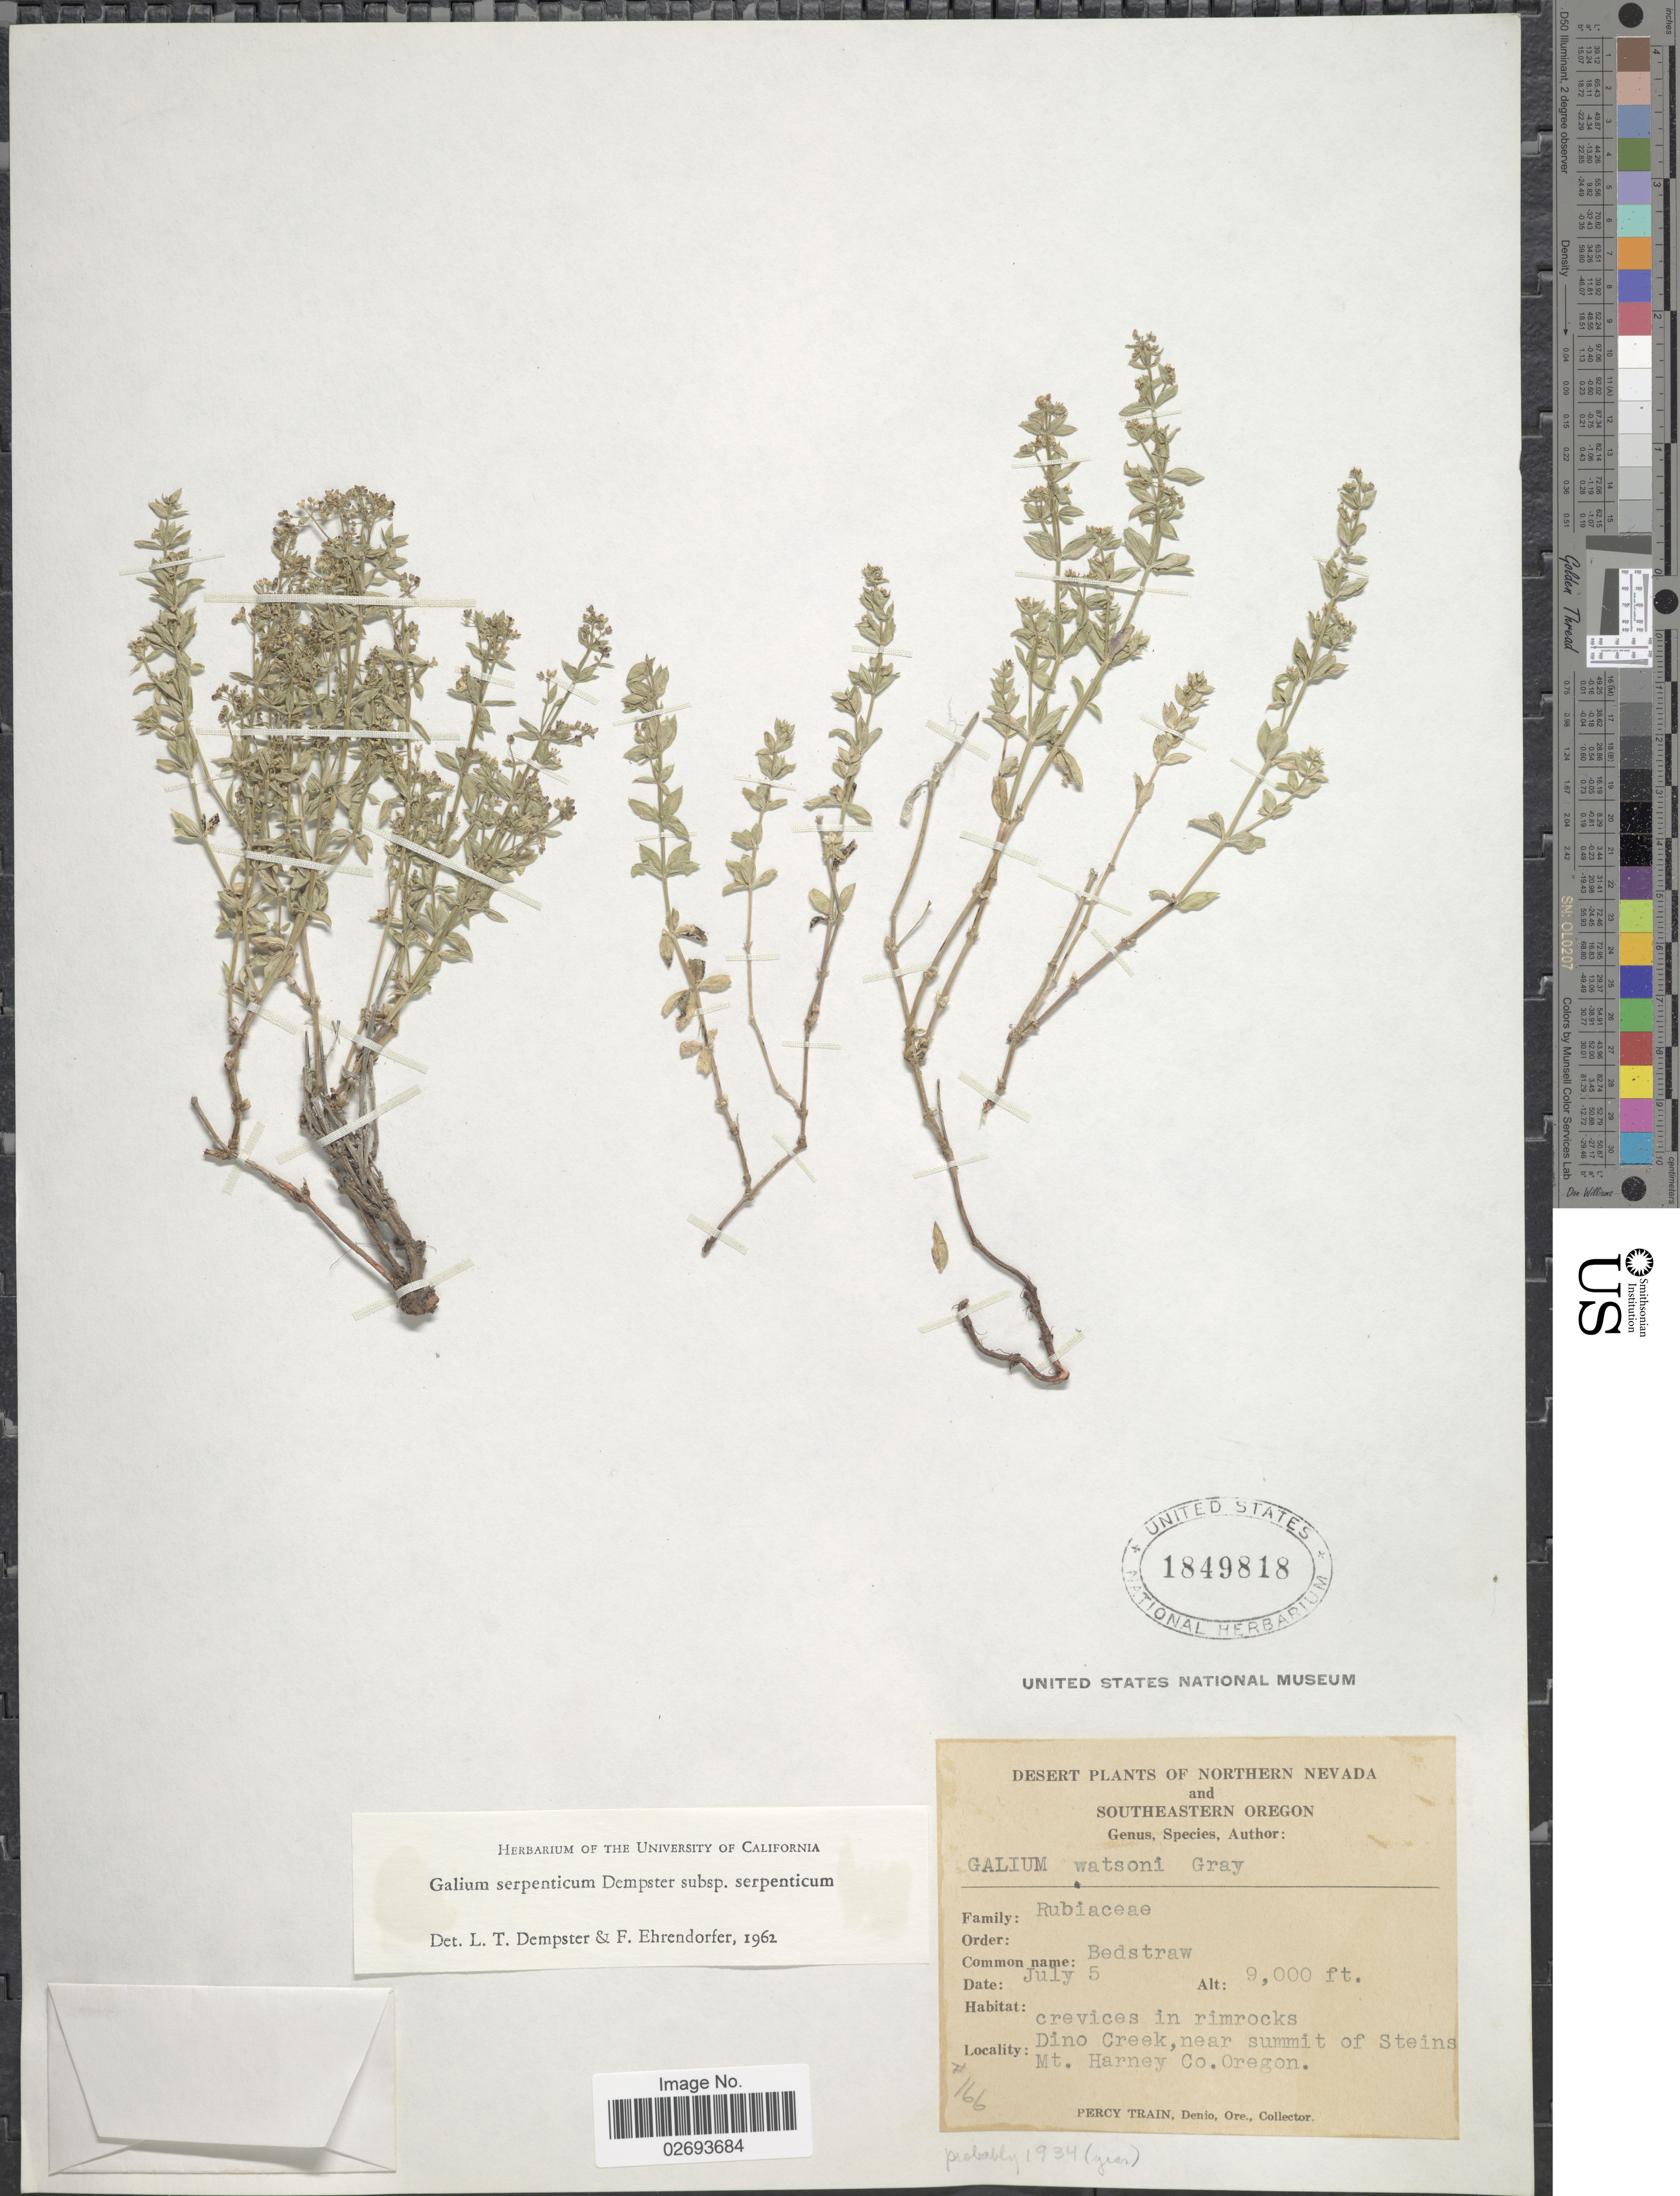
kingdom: Plantae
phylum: Tracheophyta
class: Magnoliopsida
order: Gentianales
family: Rubiaceae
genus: Galium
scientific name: Galium serpenticum subsp. serpenticum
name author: Dempster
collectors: P. Train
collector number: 166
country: United States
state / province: Oregon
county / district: Harney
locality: Southeastern Oregon, crevices in rimrocks, Dino Creek, near summit of Steins Mt. Harney Co.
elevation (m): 2743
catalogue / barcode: US 1849818